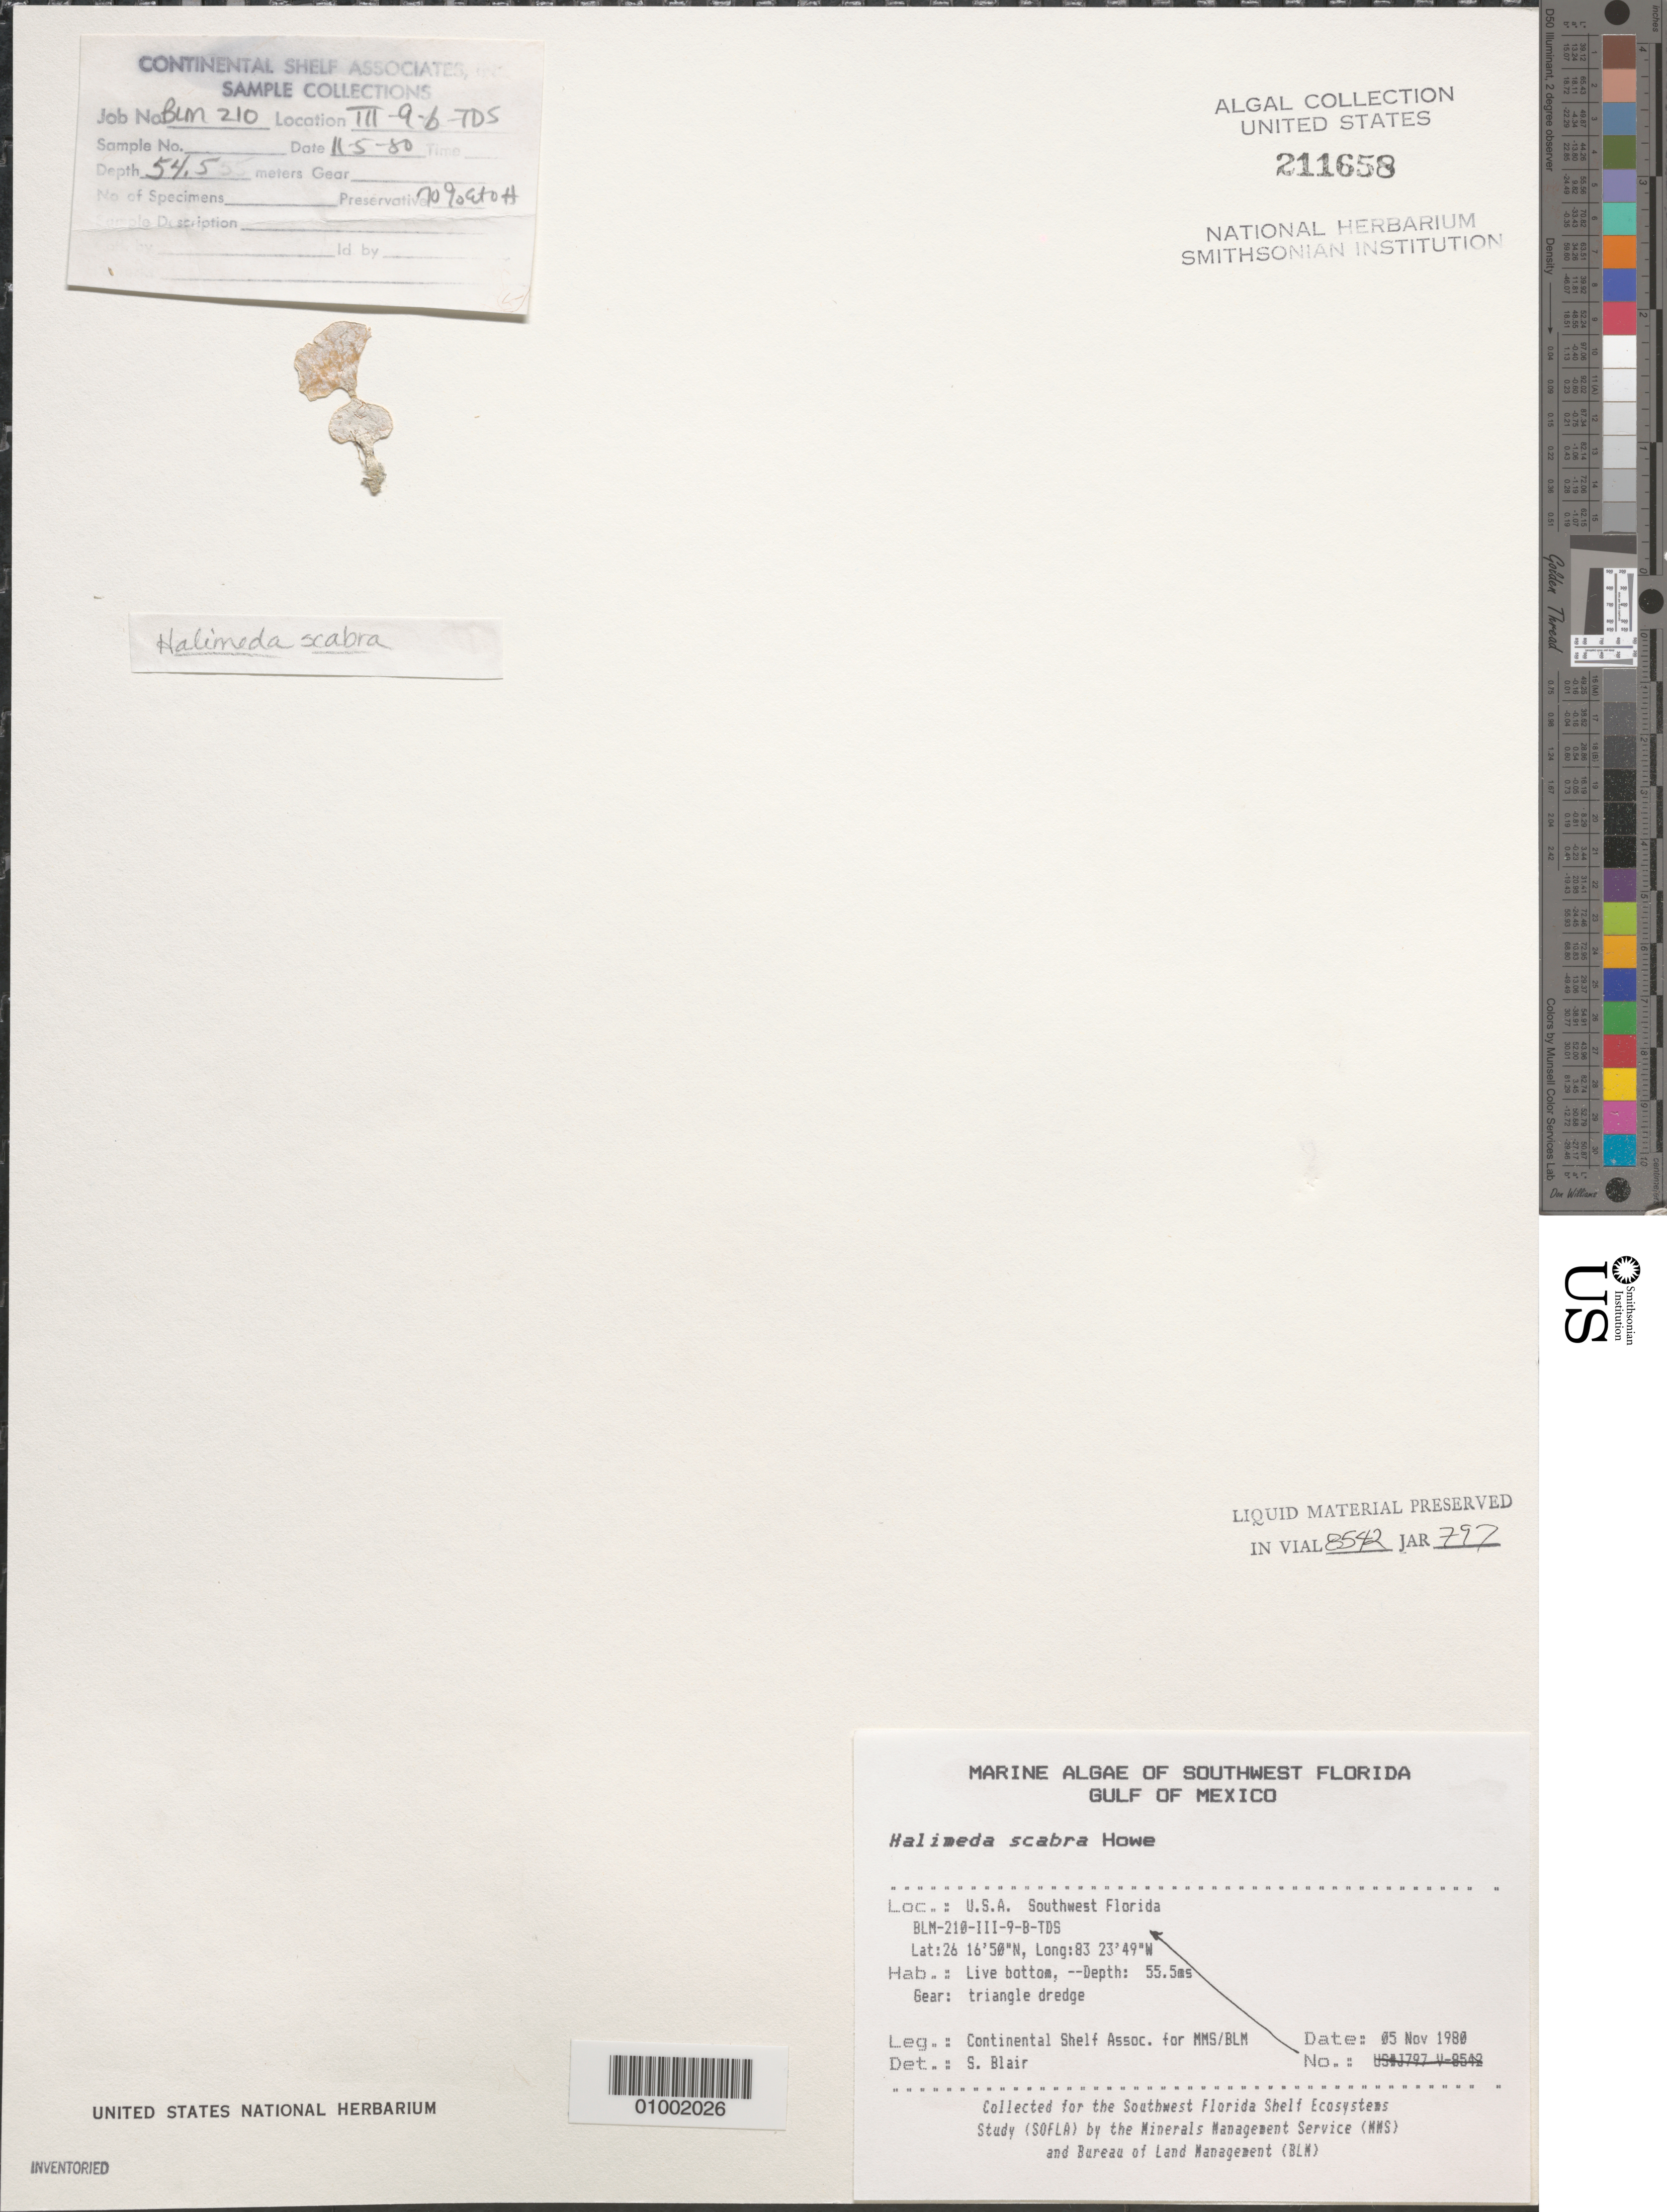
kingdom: Plantae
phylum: Chlorophyta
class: Ulvophyceae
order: Bryopsidales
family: Halimedaceae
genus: Halimeda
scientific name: Halimeda scabra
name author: M. Howe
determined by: Blair, S. M.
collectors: Continental Shelf Associates for the MMS/BLM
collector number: BLM-210-III-9-B-TDS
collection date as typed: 05 Nov 1980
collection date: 1980-11-05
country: United States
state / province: Florida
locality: Gulf of Mexico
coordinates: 26 16'50"N, 83 23'49"W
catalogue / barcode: US 211658